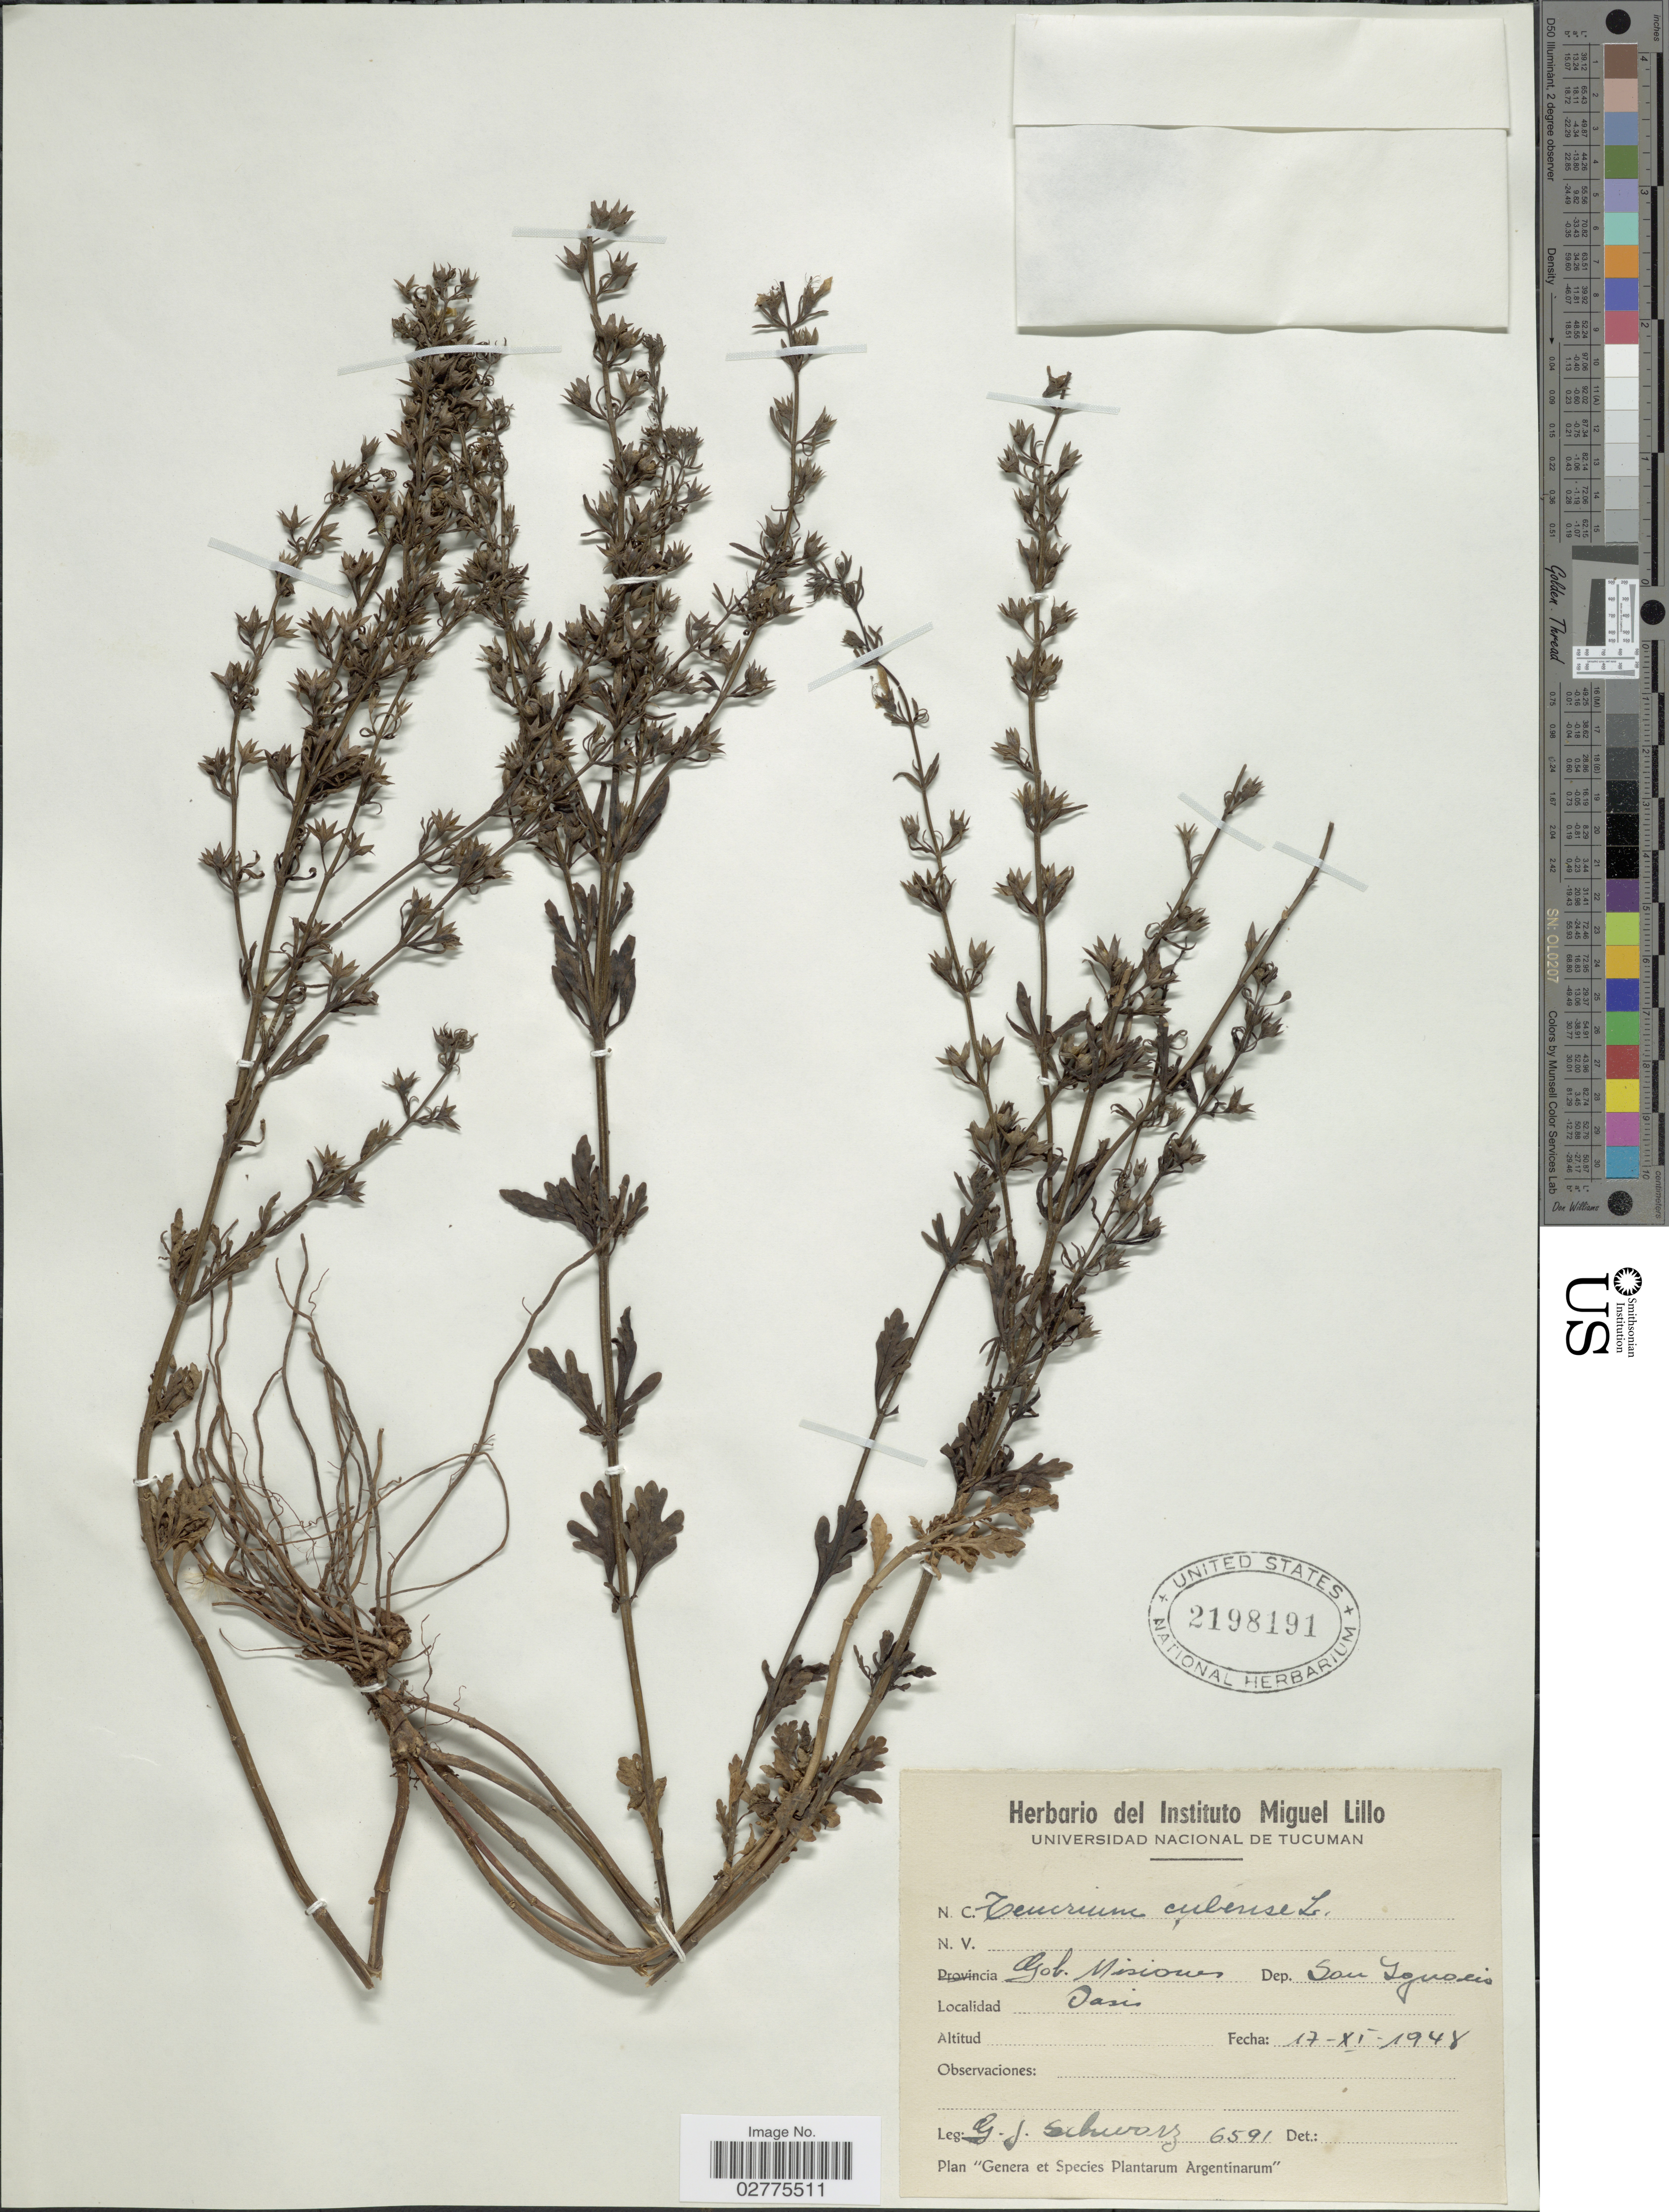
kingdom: Plantae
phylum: Tracheophyta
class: Magnoliopsida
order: Lamiales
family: Lamiaceae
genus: Teucrium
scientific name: Teucrium cubense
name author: Jacq.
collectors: G. J. Schwarz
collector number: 6591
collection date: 1948-11-17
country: Argentina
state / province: Misiones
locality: Gob. Misiones, Dep. San Ignocis, Oasis.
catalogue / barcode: US 2198191